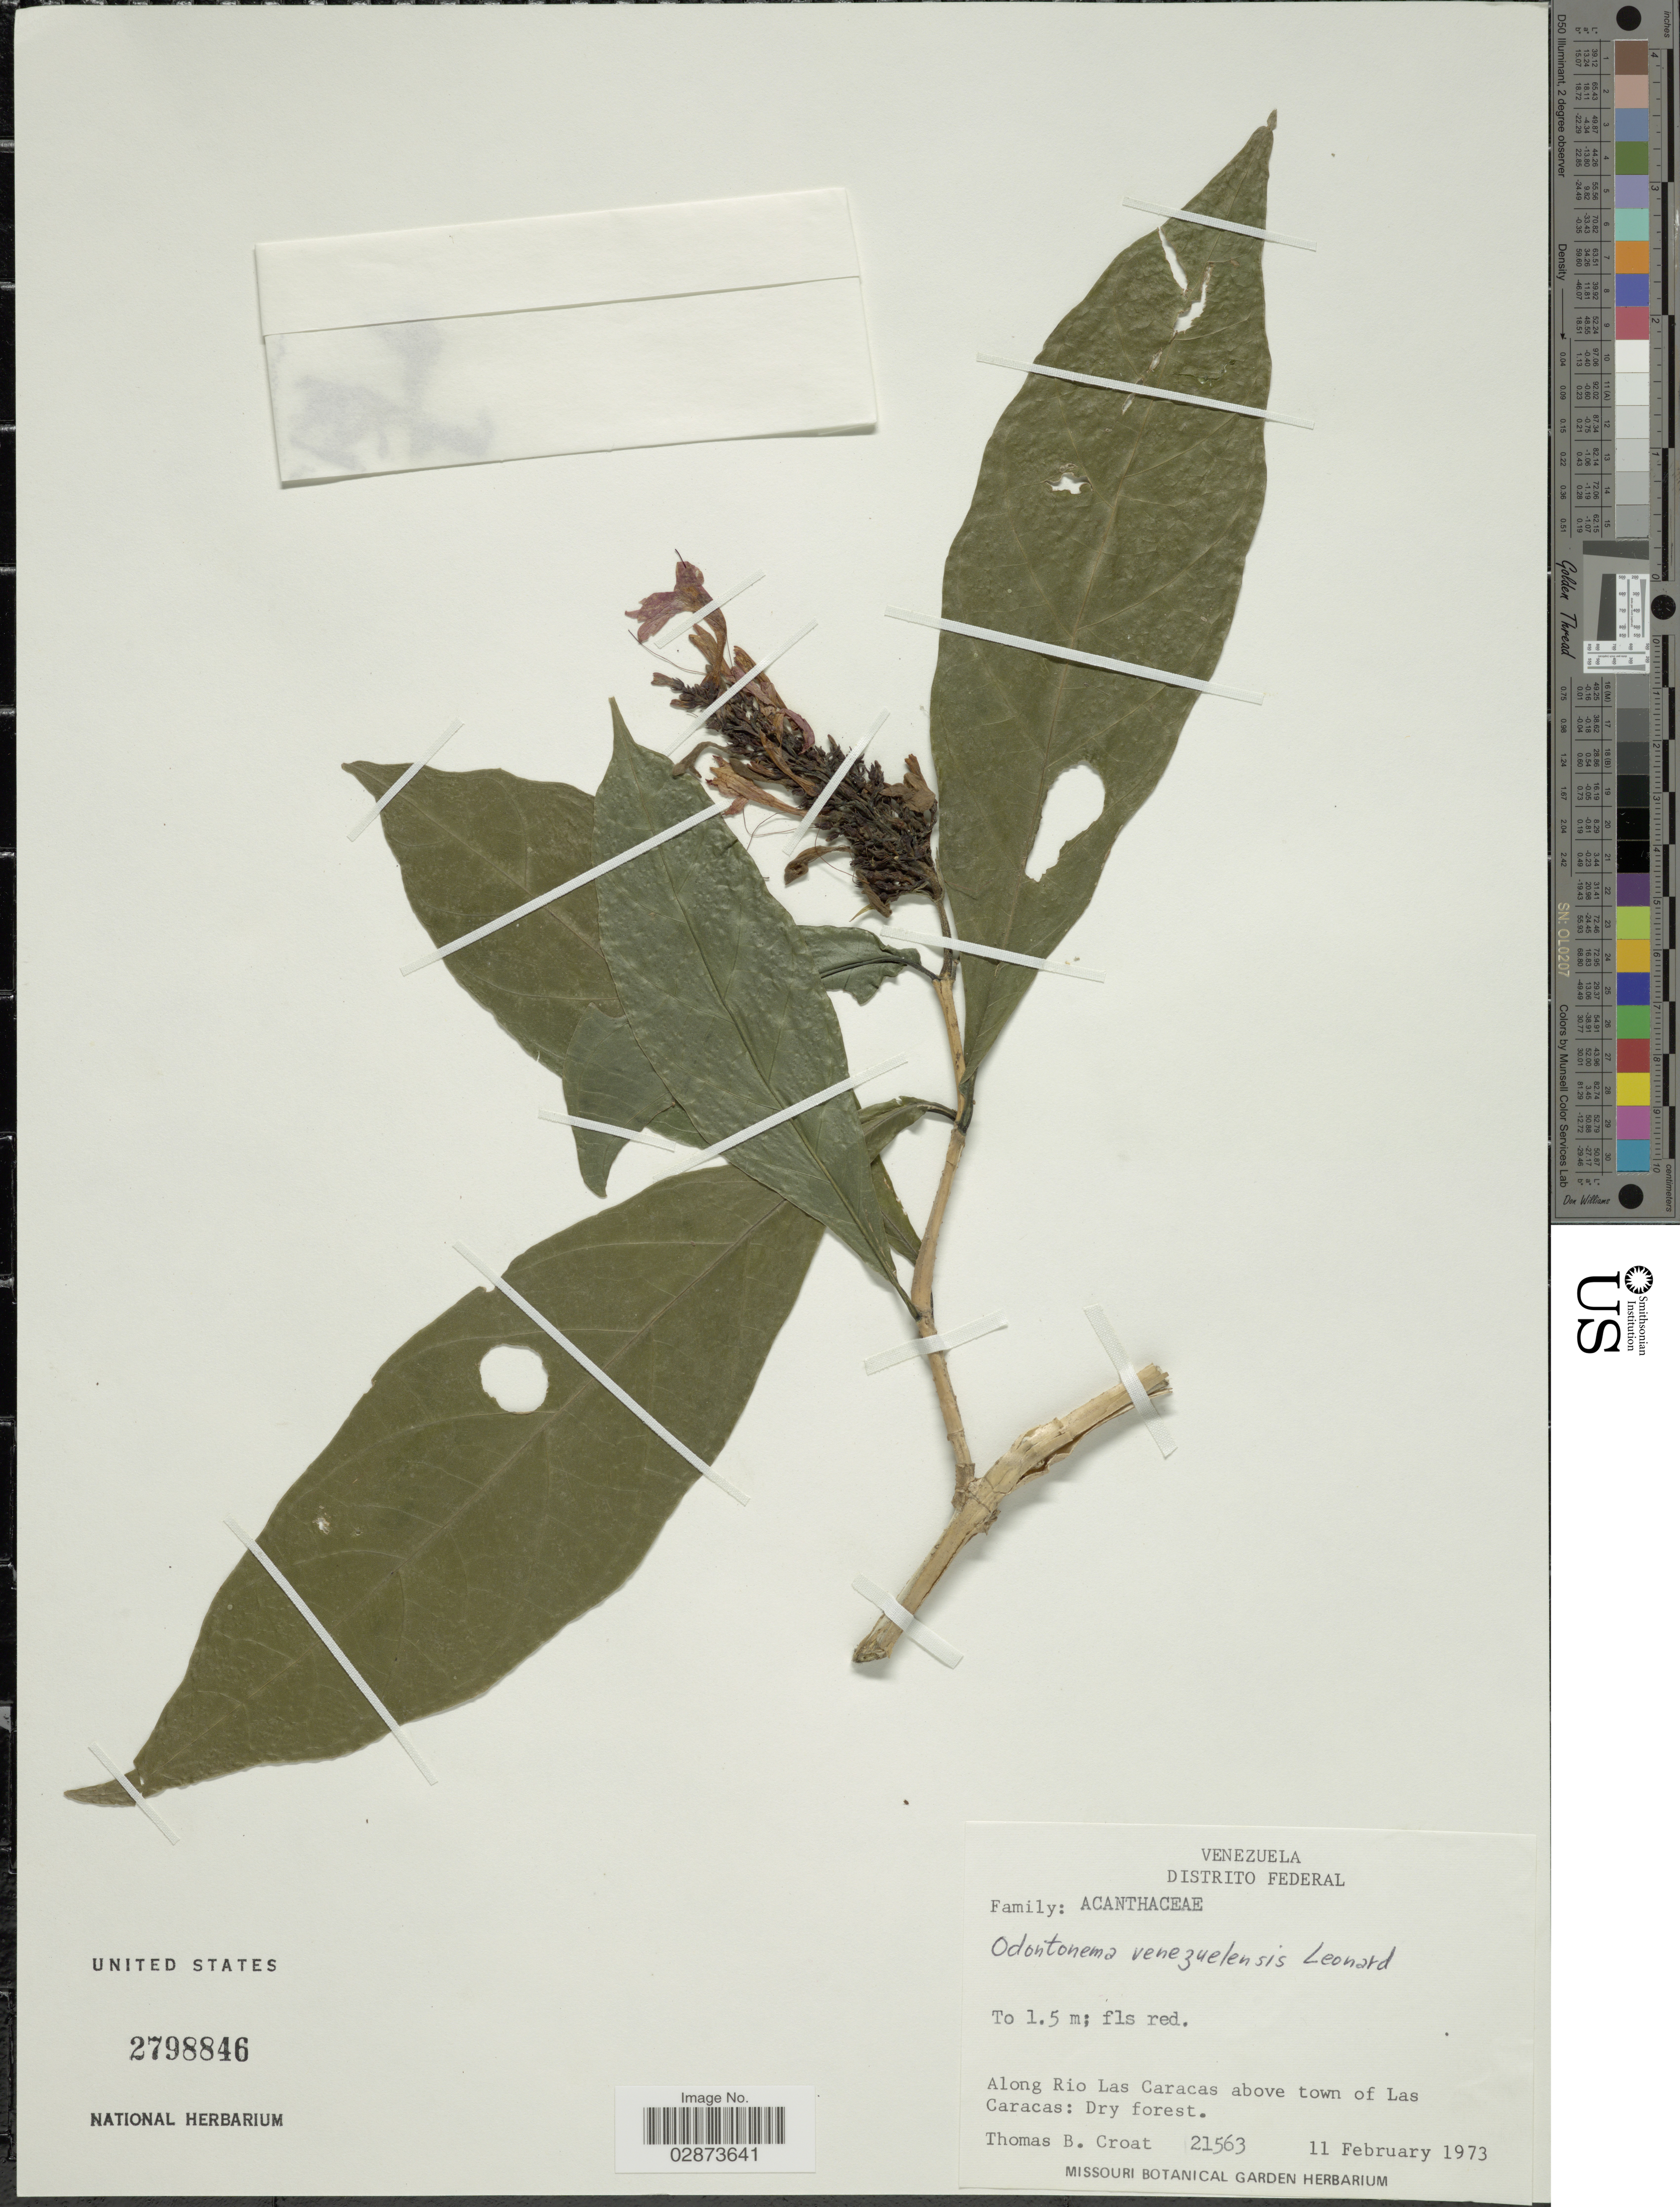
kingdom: Plantae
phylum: Tracheophyta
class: Magnoliopsida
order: Lamiales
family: Acanthaceae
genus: Odontonema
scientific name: Odontonema bracteolatum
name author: (Jacq.) Kuntze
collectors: T. B. Croat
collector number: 21563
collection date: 1973-02-11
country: Venezuela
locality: Distrito Federal. Along Rio Las Caracas above town of Las Caracas.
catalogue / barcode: US 2798846